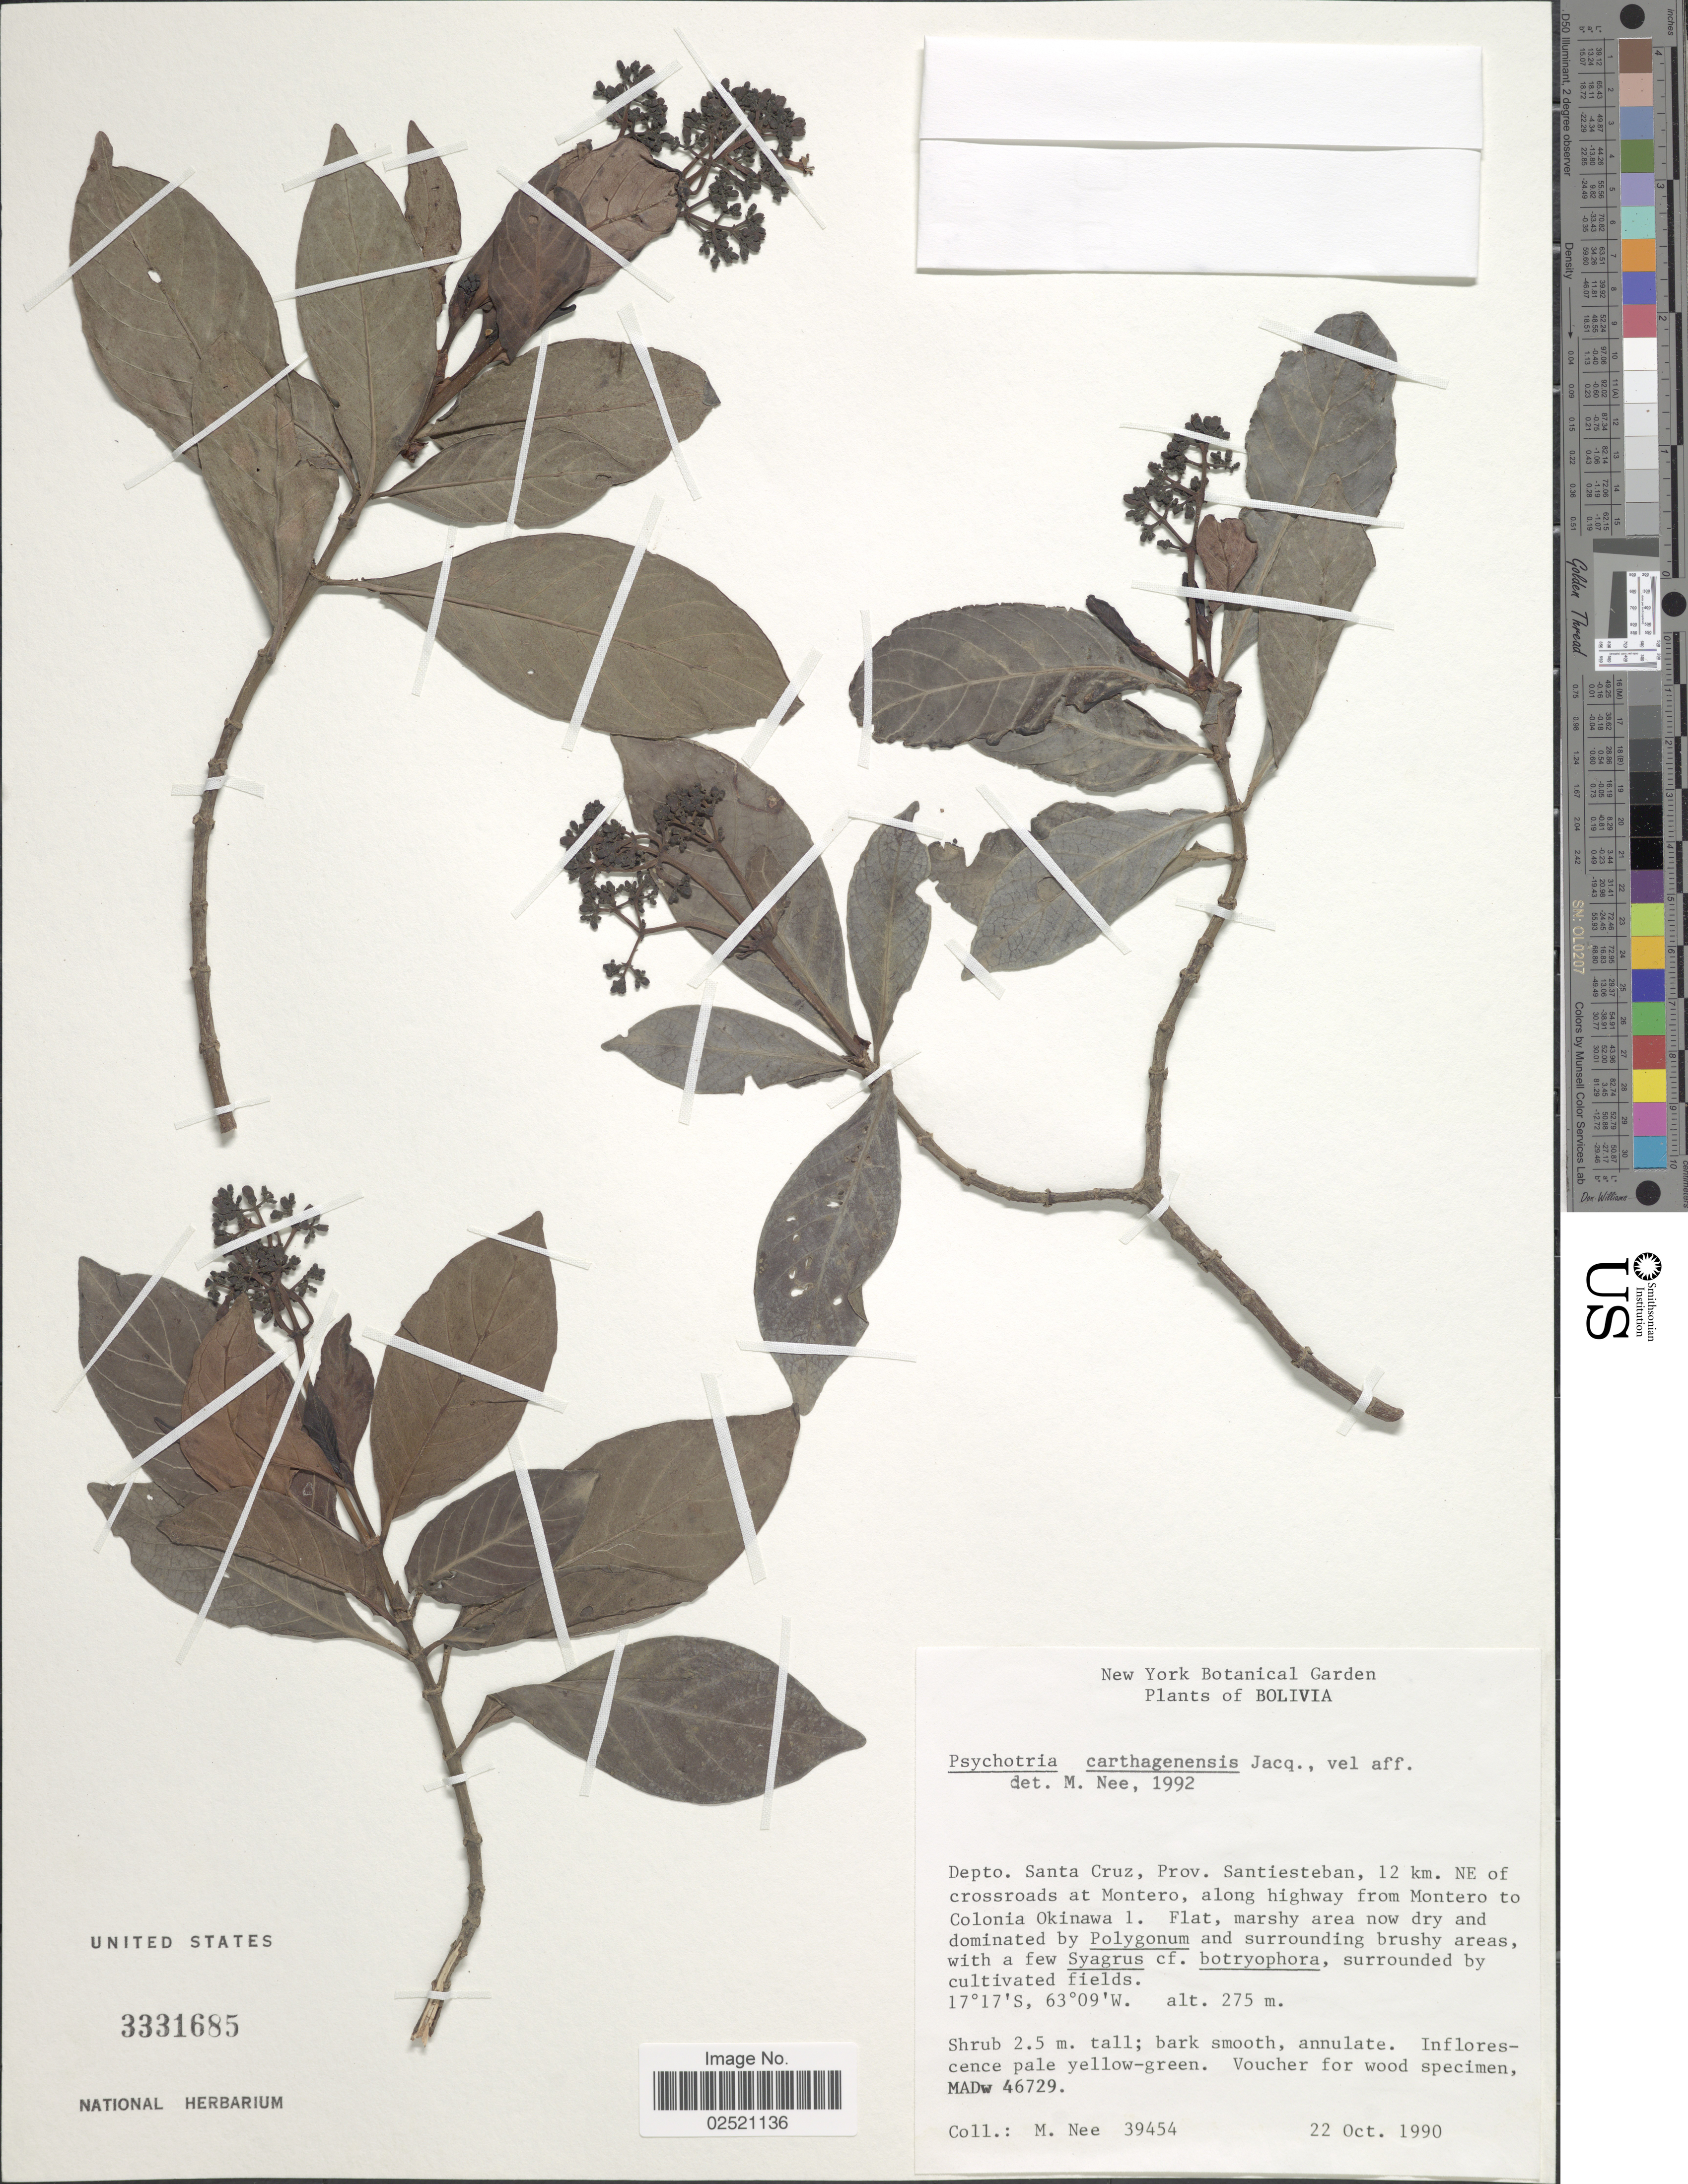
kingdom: Plantae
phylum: Tracheophyta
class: Magnoliopsida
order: Gentianales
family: Rubiaceae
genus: Psychotria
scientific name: Psychotria carthagenensis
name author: Jacq.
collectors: M. Nee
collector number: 39454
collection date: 1990-10-22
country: Bolivia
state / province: Santa Cruz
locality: Prov. Santiesteban, 12 km. NE of crossroads at Montero, along highway from Montero to Colonia Okinawa 1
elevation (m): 275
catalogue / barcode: US 3331685